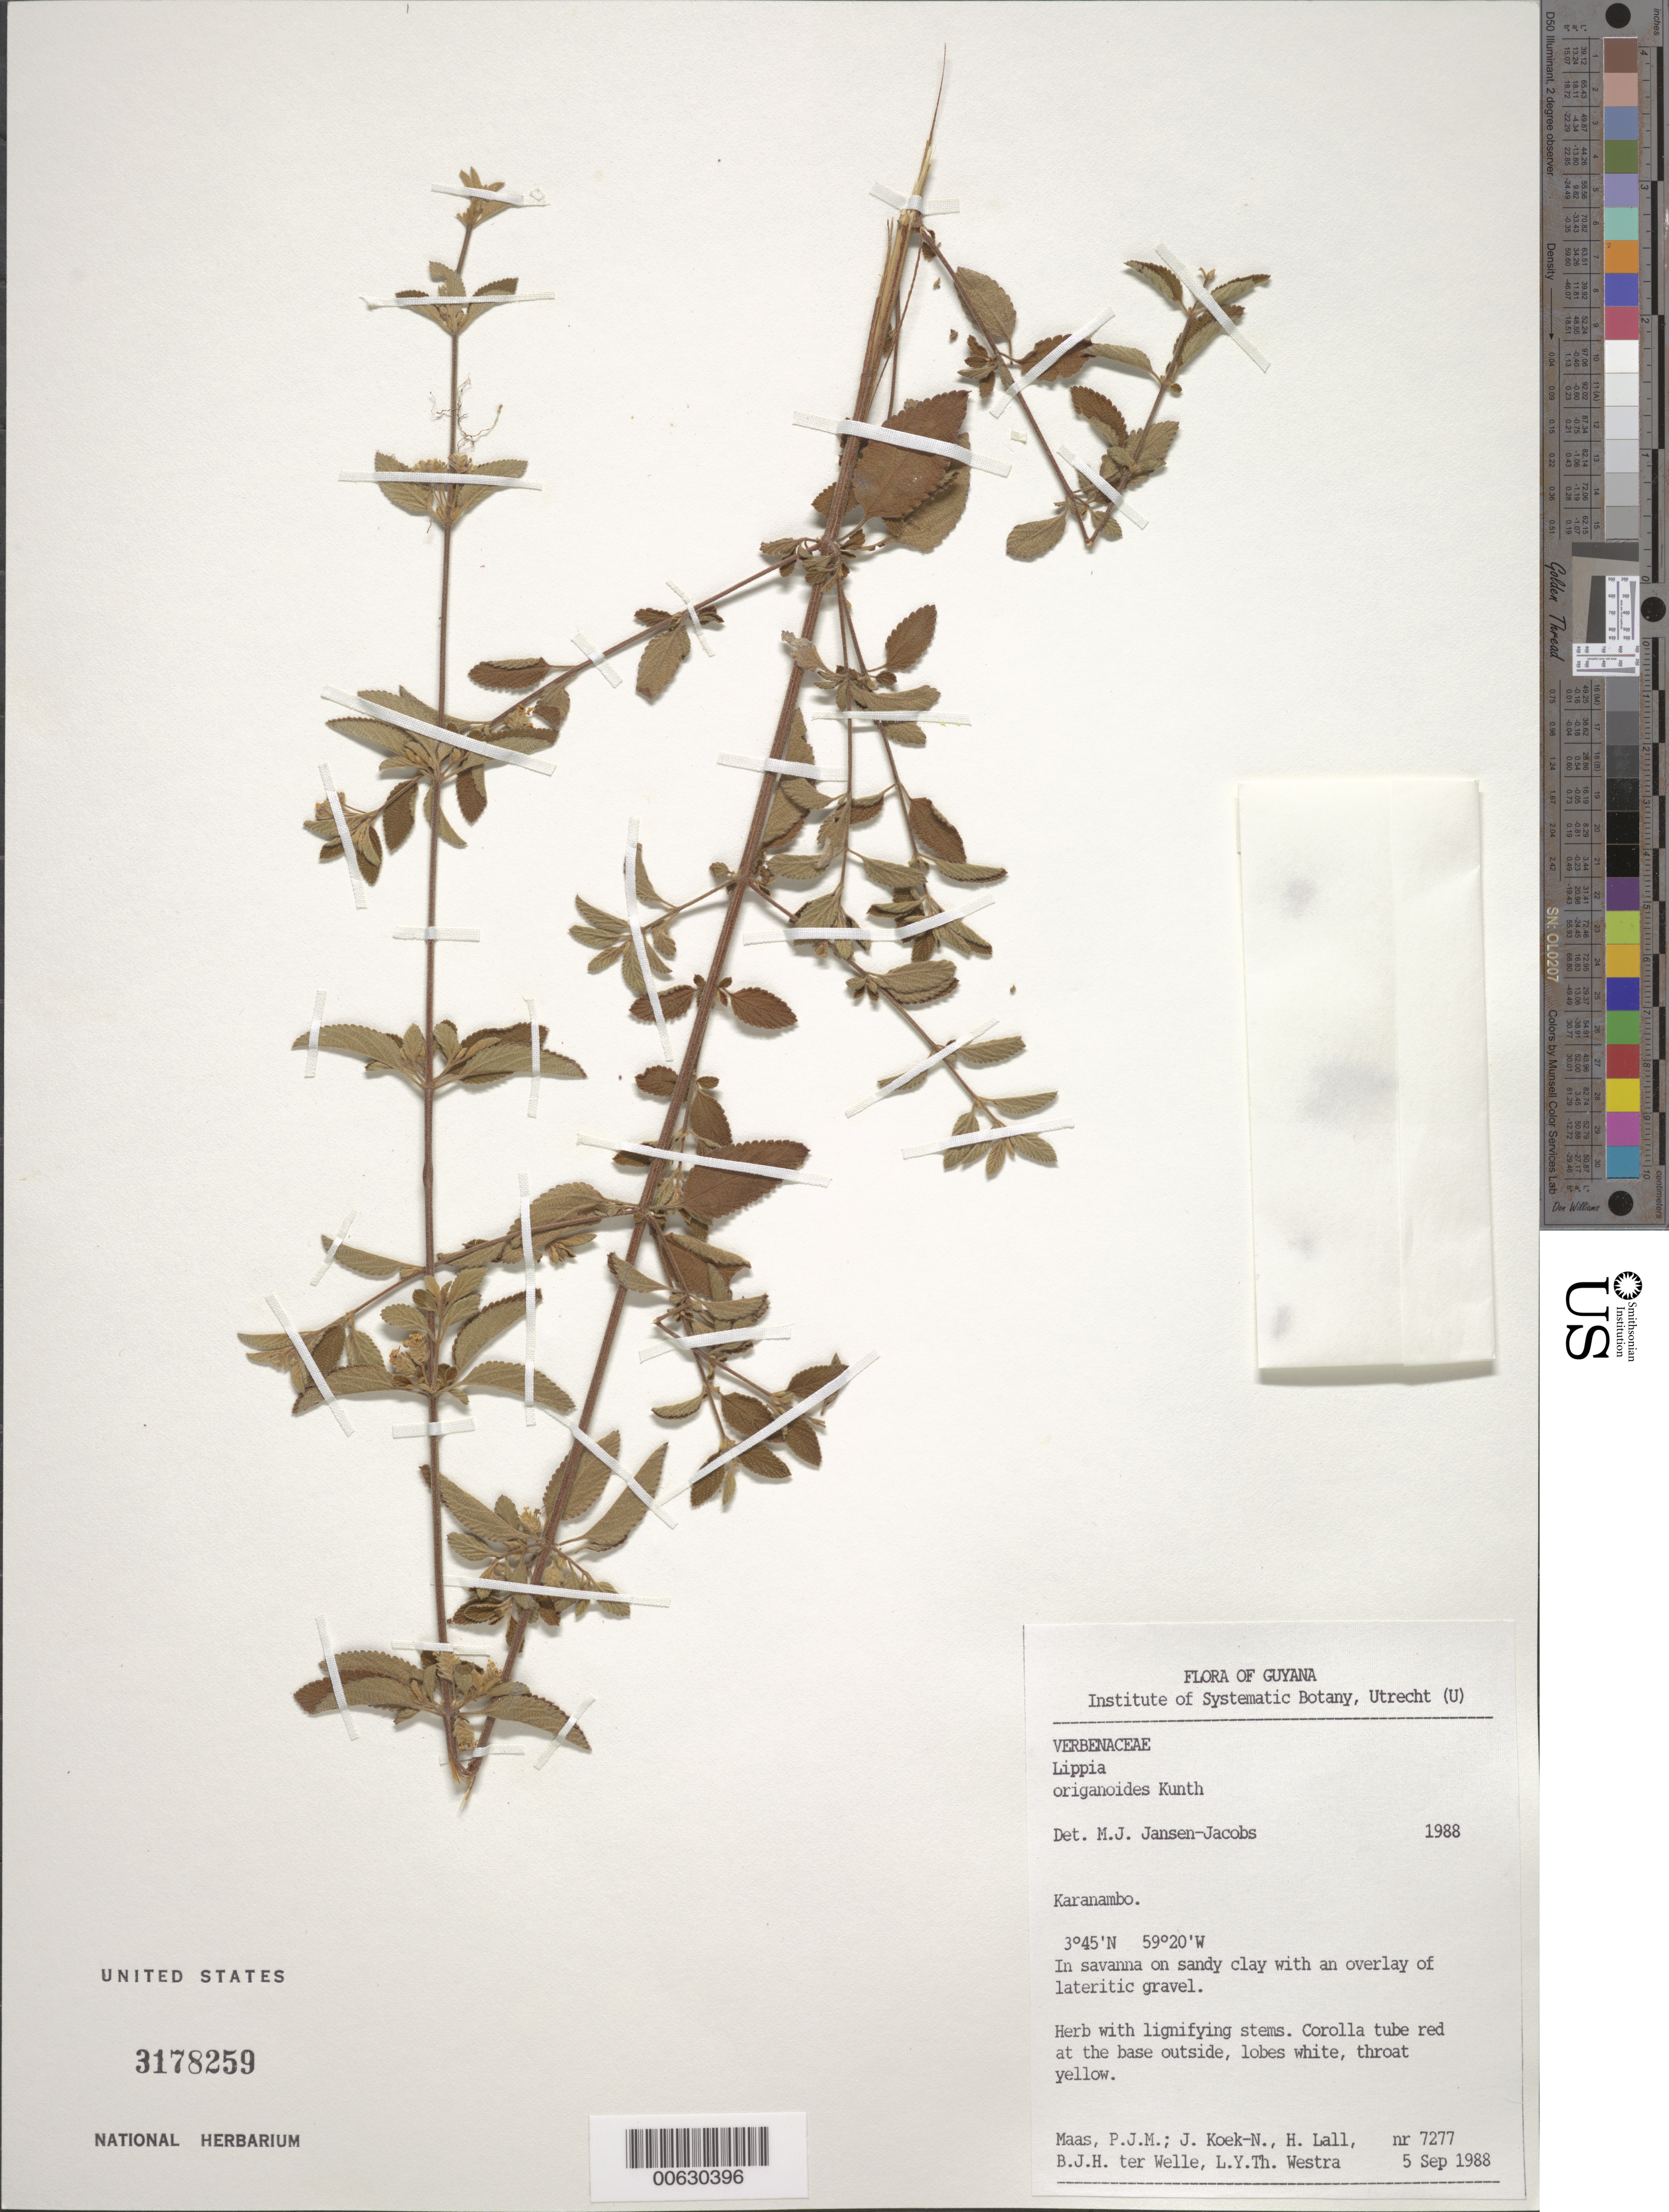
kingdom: Plantae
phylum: Tracheophyta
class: Magnoliopsida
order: Lamiales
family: Verbenaceae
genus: Lippia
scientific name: Lippia origanoides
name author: Kunth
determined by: Jansen-Jacobs, M. J., (U), Nationaal Herbarium Nederland, Utrecht University branch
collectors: P. Maas, J. Koek-Noorman, H. Lall, B. Welle & L. Y. T. Westra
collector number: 7277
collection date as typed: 5-Sep-88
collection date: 1988-09-05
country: Guyana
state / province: U. Takutu-U. Essequibo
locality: Karanambo, Rupununi River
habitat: Savanna on sandy clay with an overlay of lateritic gravel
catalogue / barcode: US 3178259